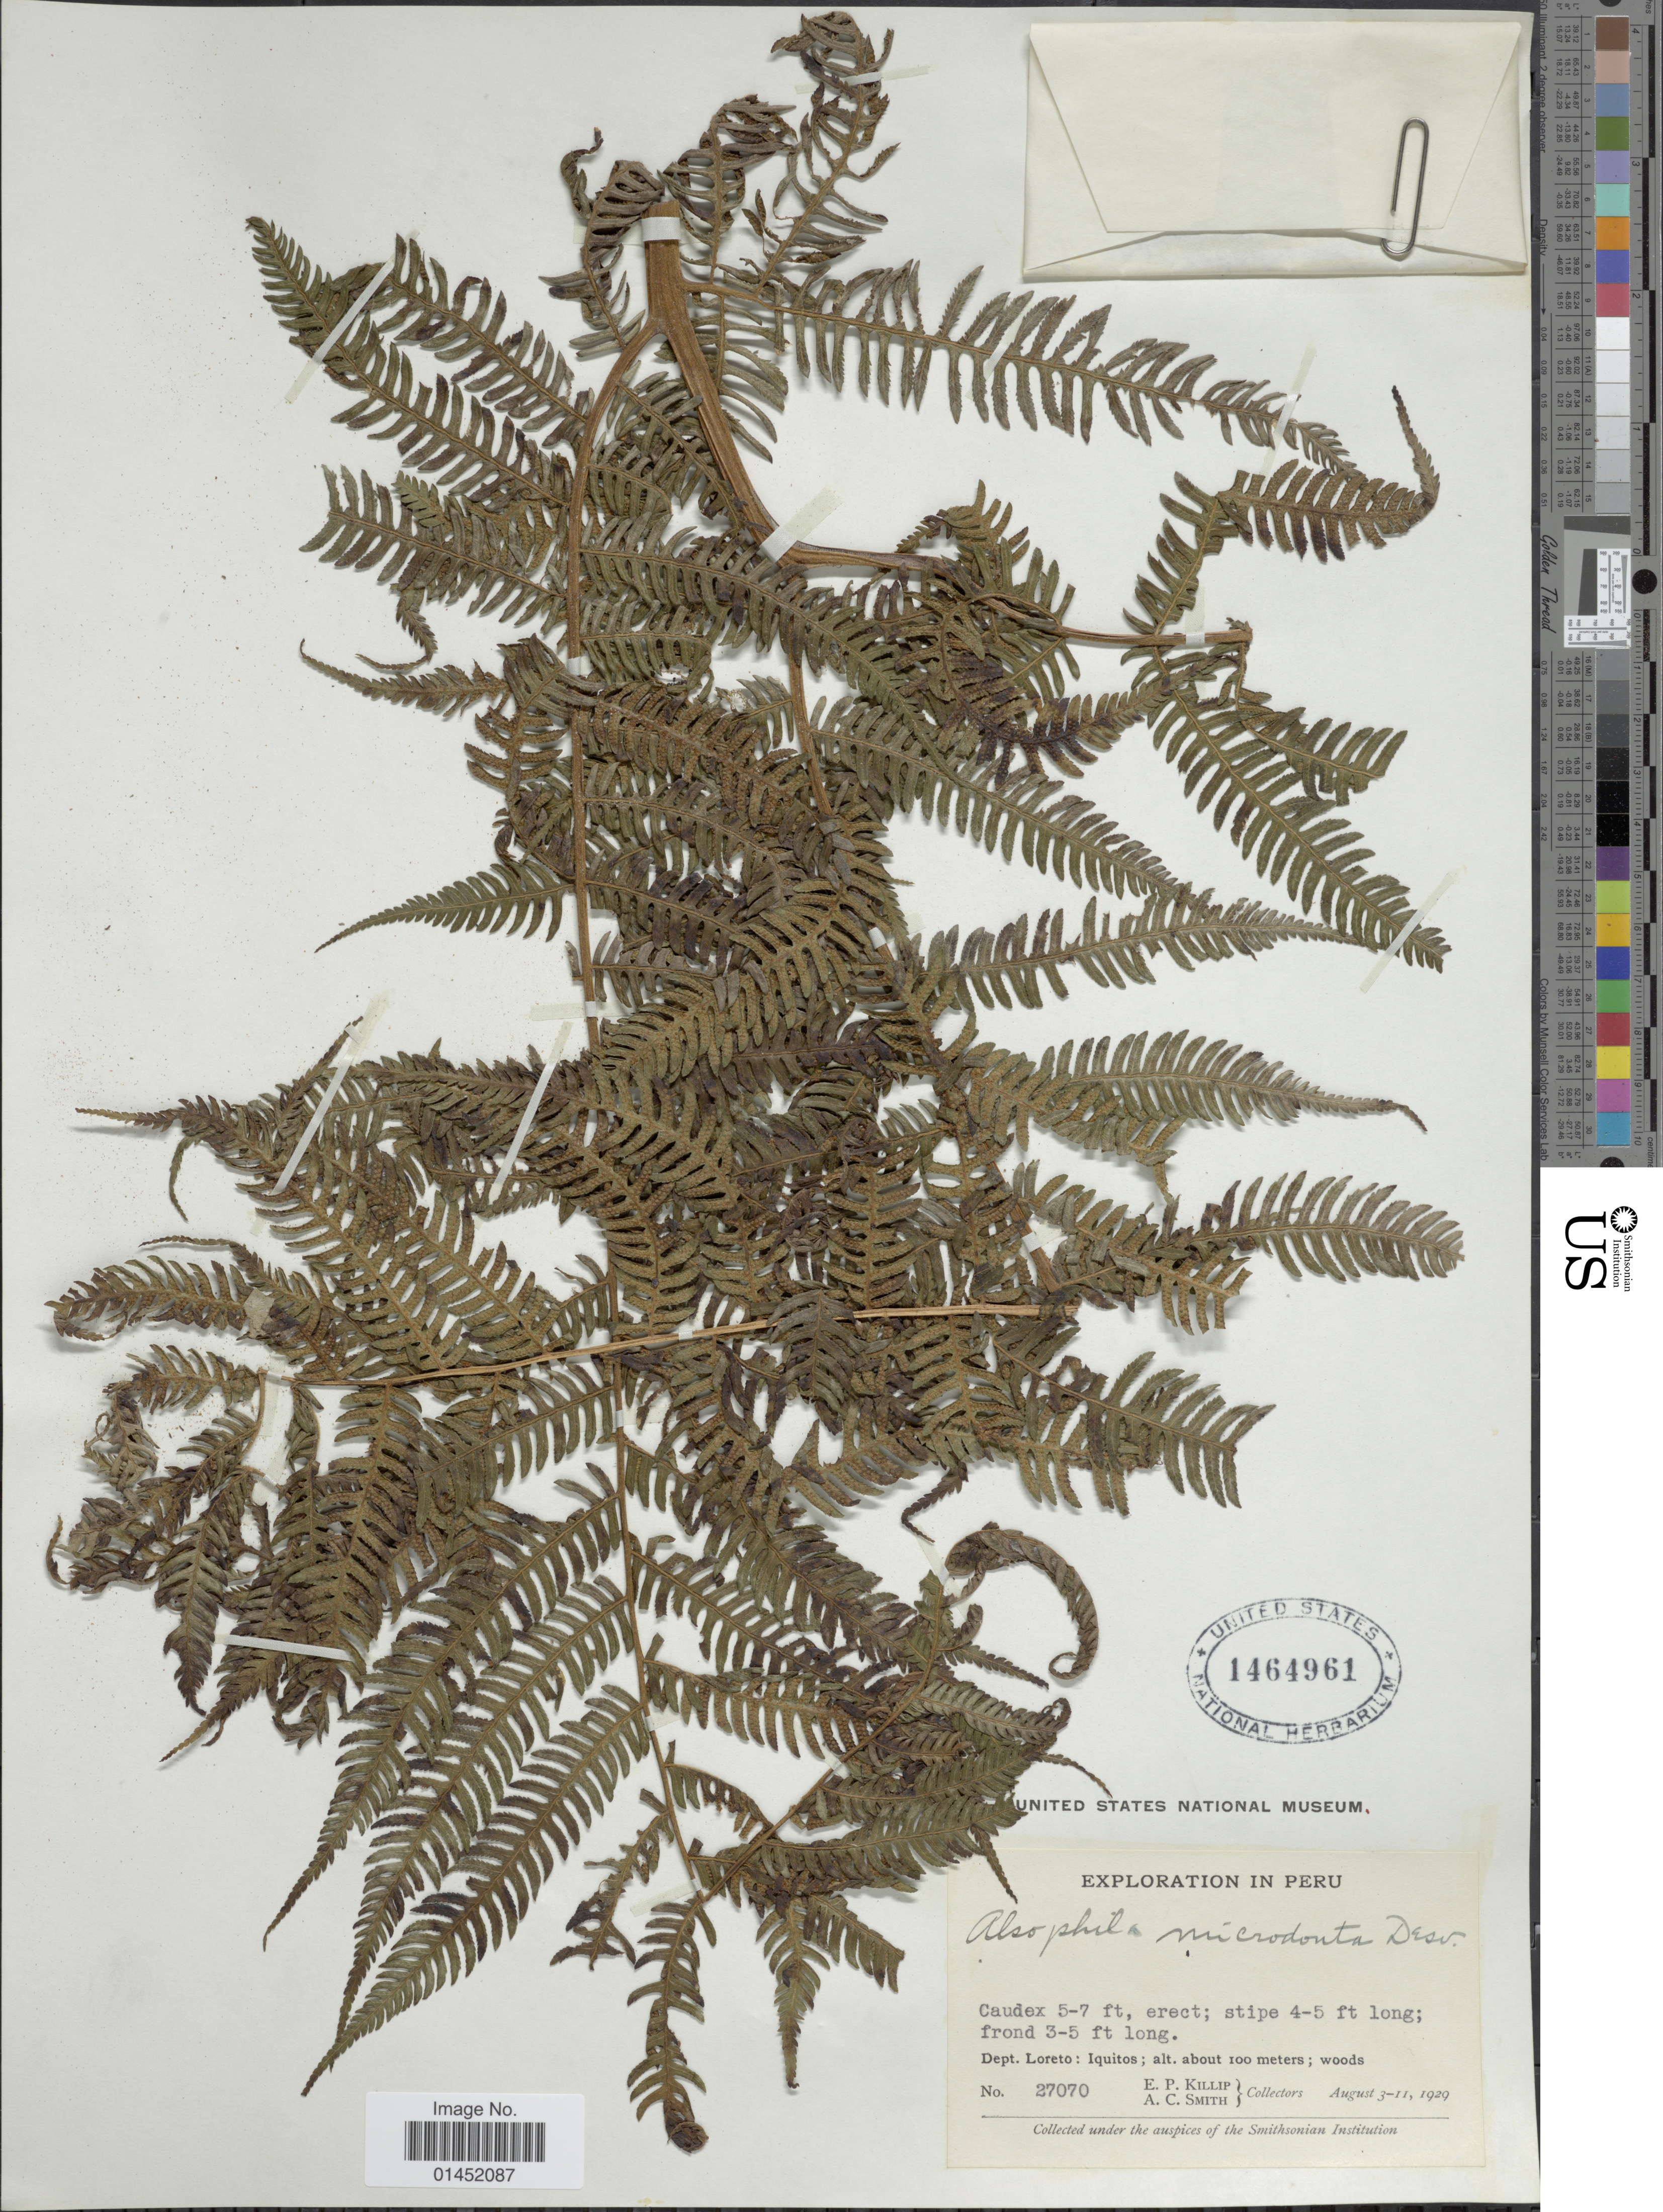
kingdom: Plantae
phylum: Tracheophyta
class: Polypodiopsida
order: Cyatheales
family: Cyatheaceae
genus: Cyathea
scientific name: Cyathea microdonta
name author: (Desv.) Domin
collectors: E. P. Killip & A. C. Smith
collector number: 27070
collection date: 1929-08-03/1929-08-11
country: Peru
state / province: Loreto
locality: Dept Loreto: Iquitos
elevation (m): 100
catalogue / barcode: US 1464961